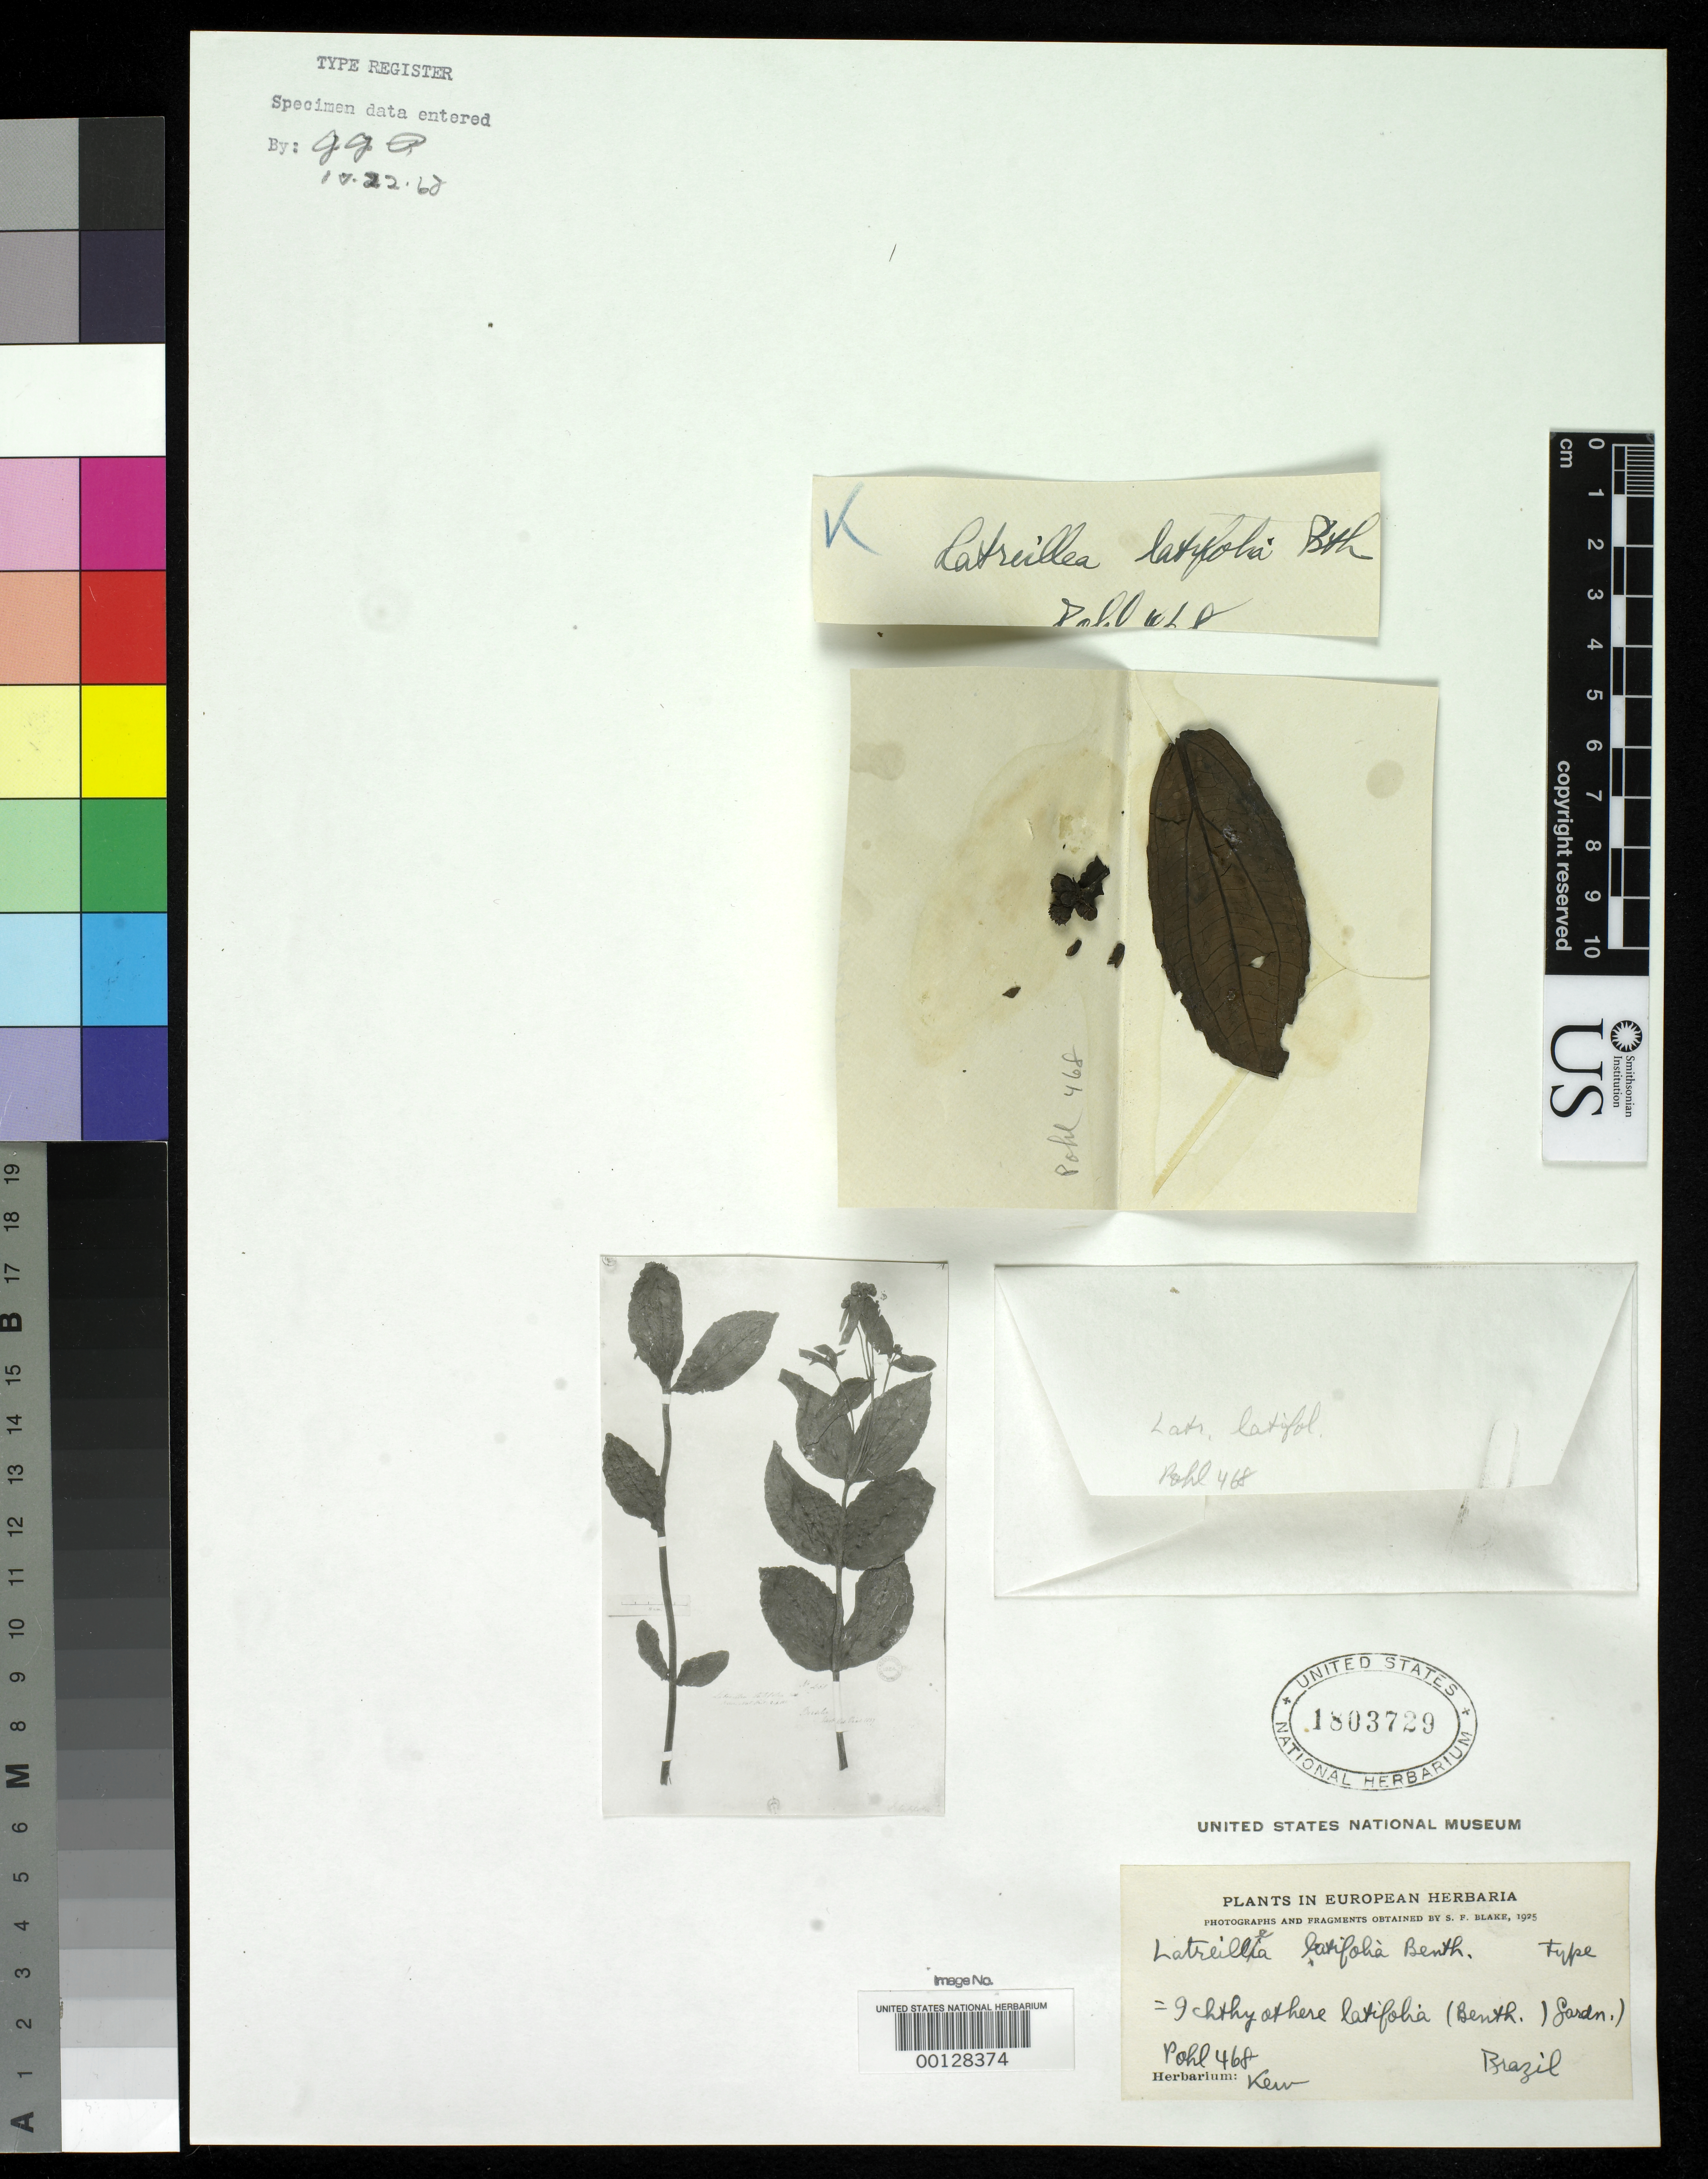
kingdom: Plantae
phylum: Tracheophyta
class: Magnoliopsida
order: Asterales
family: Asteraceae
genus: Latreillea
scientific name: Latreillea latifolia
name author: Benth.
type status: Type Material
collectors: J. B. E. Pohl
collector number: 468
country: Brazil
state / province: Minas Gerais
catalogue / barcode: US 1803729